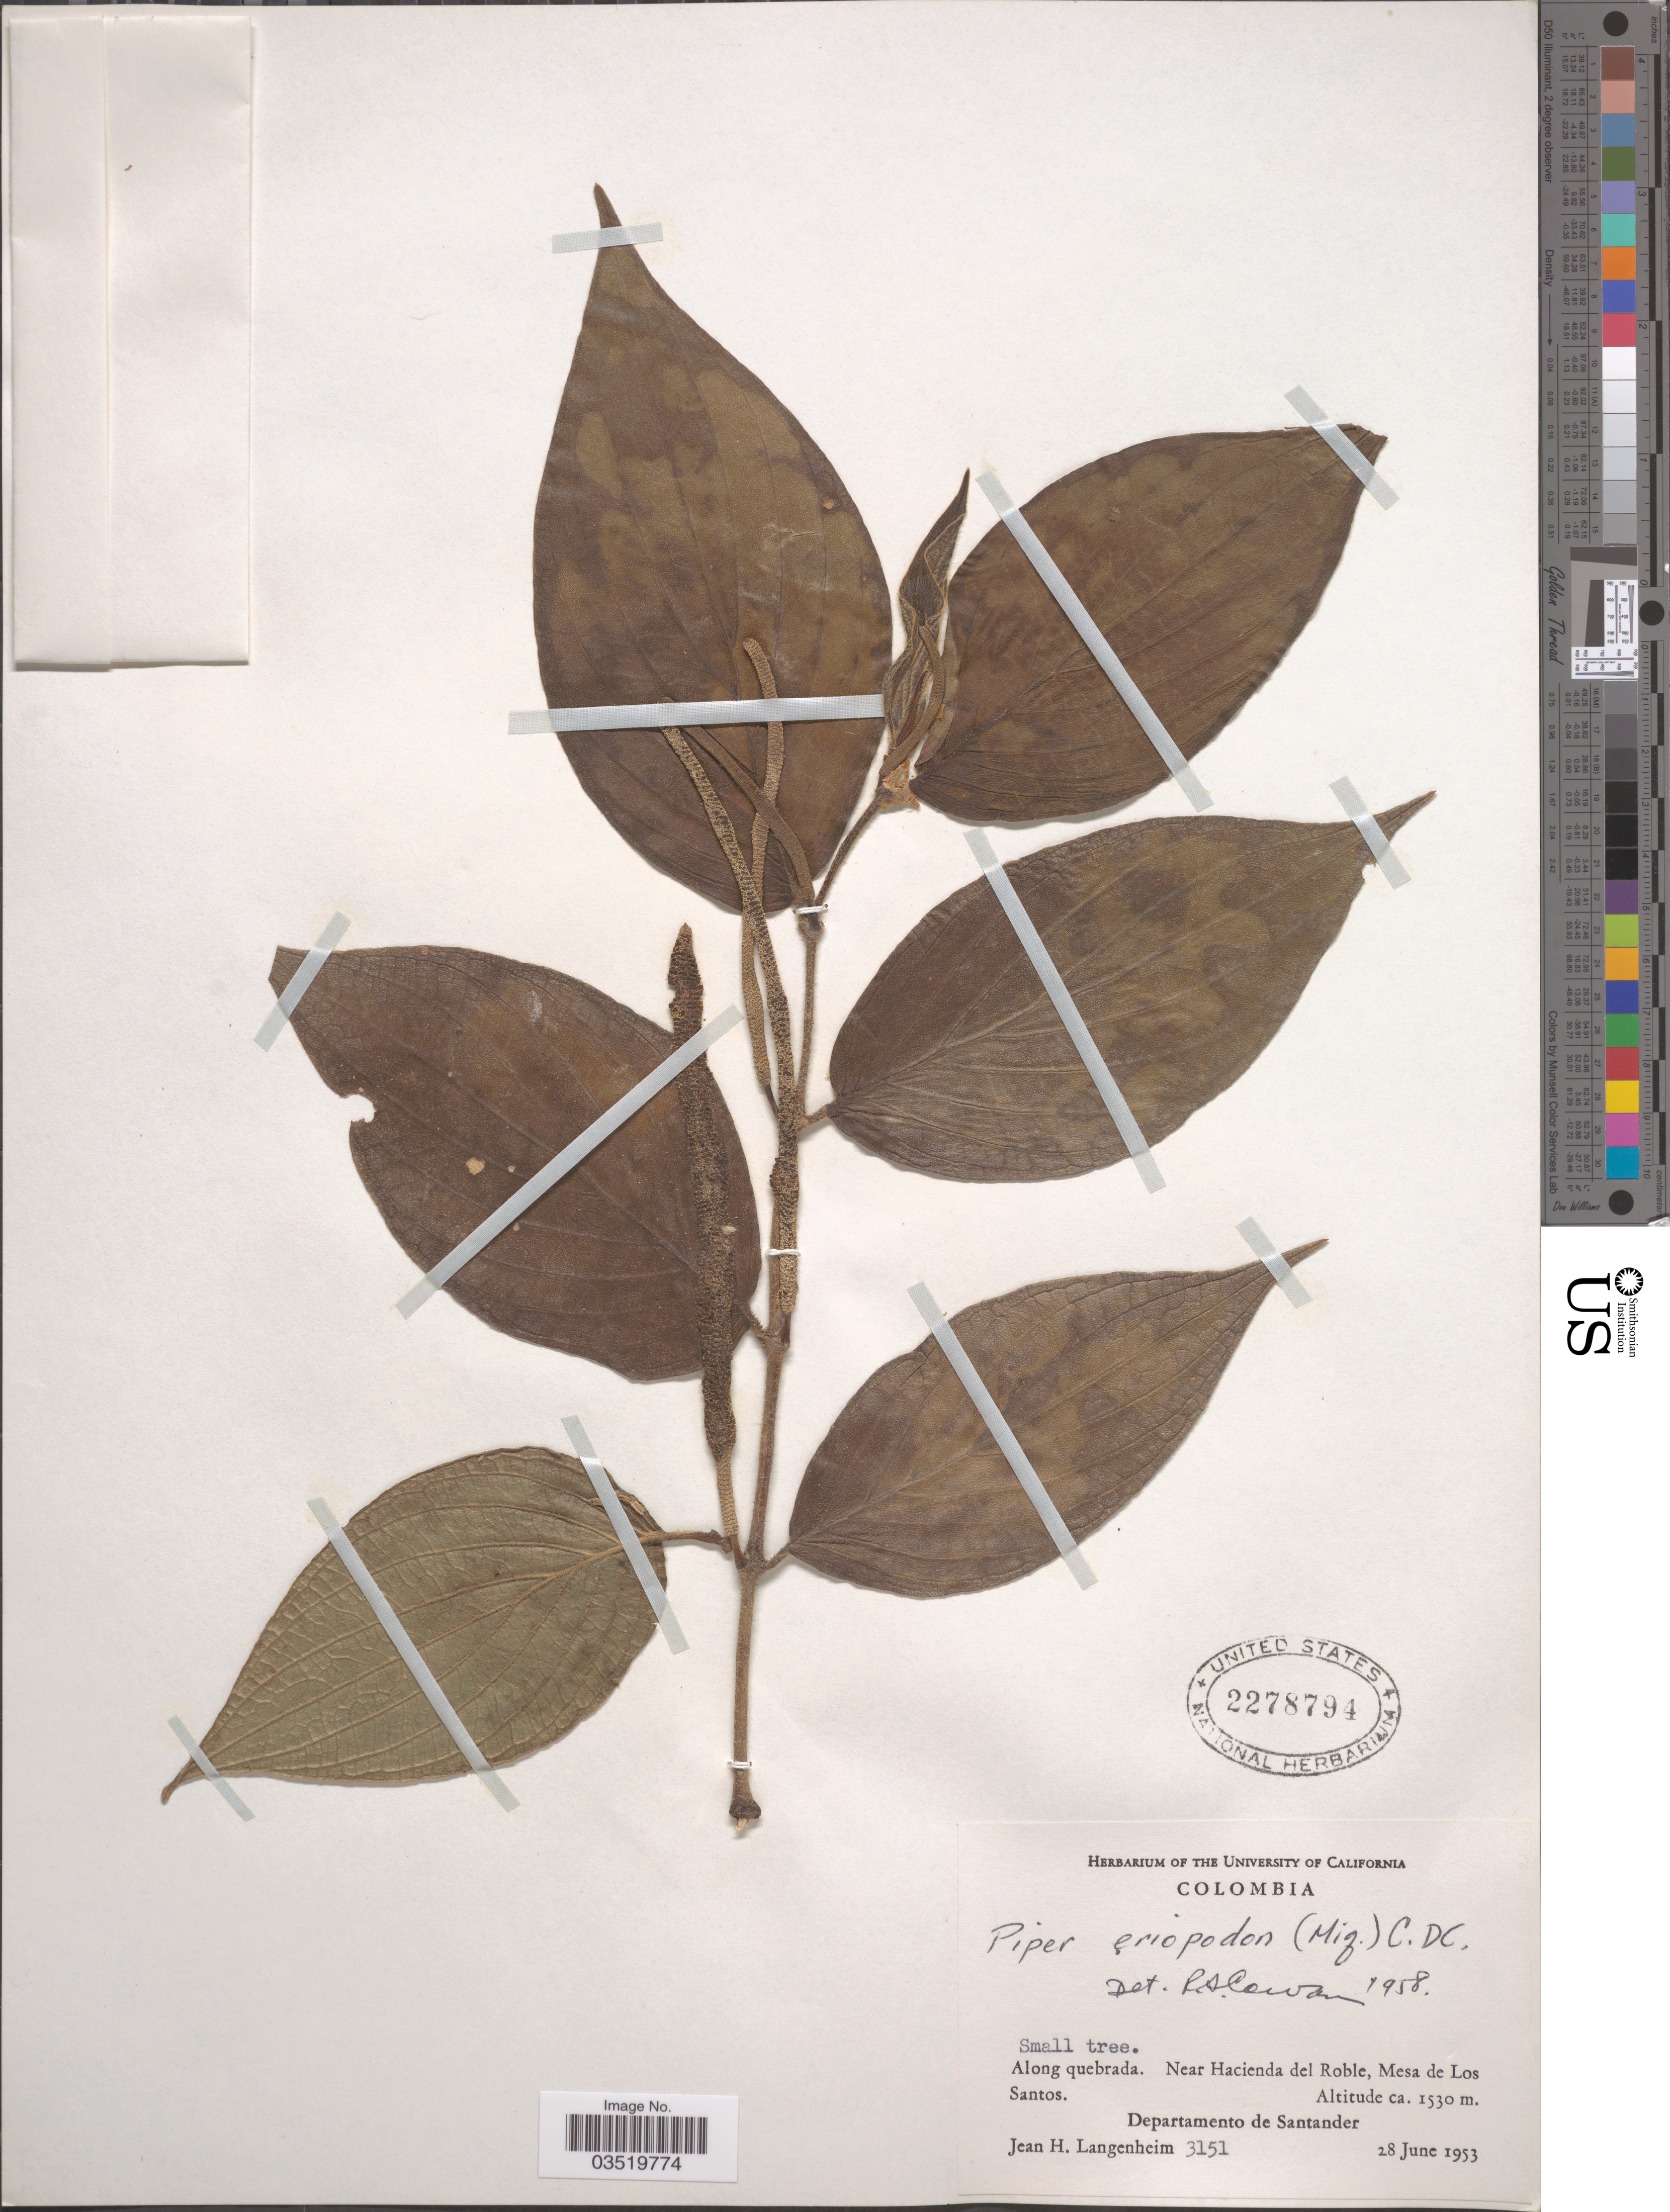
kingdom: Plantae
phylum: Tracheophyta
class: Magnoliopsida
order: Piperales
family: Piperaceae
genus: Piper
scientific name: Piper eriopodon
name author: C. DC.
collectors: J. H. Langenheim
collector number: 3151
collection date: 1953-06-28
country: Colombia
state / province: Santander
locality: Along quebrada. Near Hacienda del Roble, Mesa de Los Santos. Departamento de Santander.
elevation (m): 1530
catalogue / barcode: US 2278794